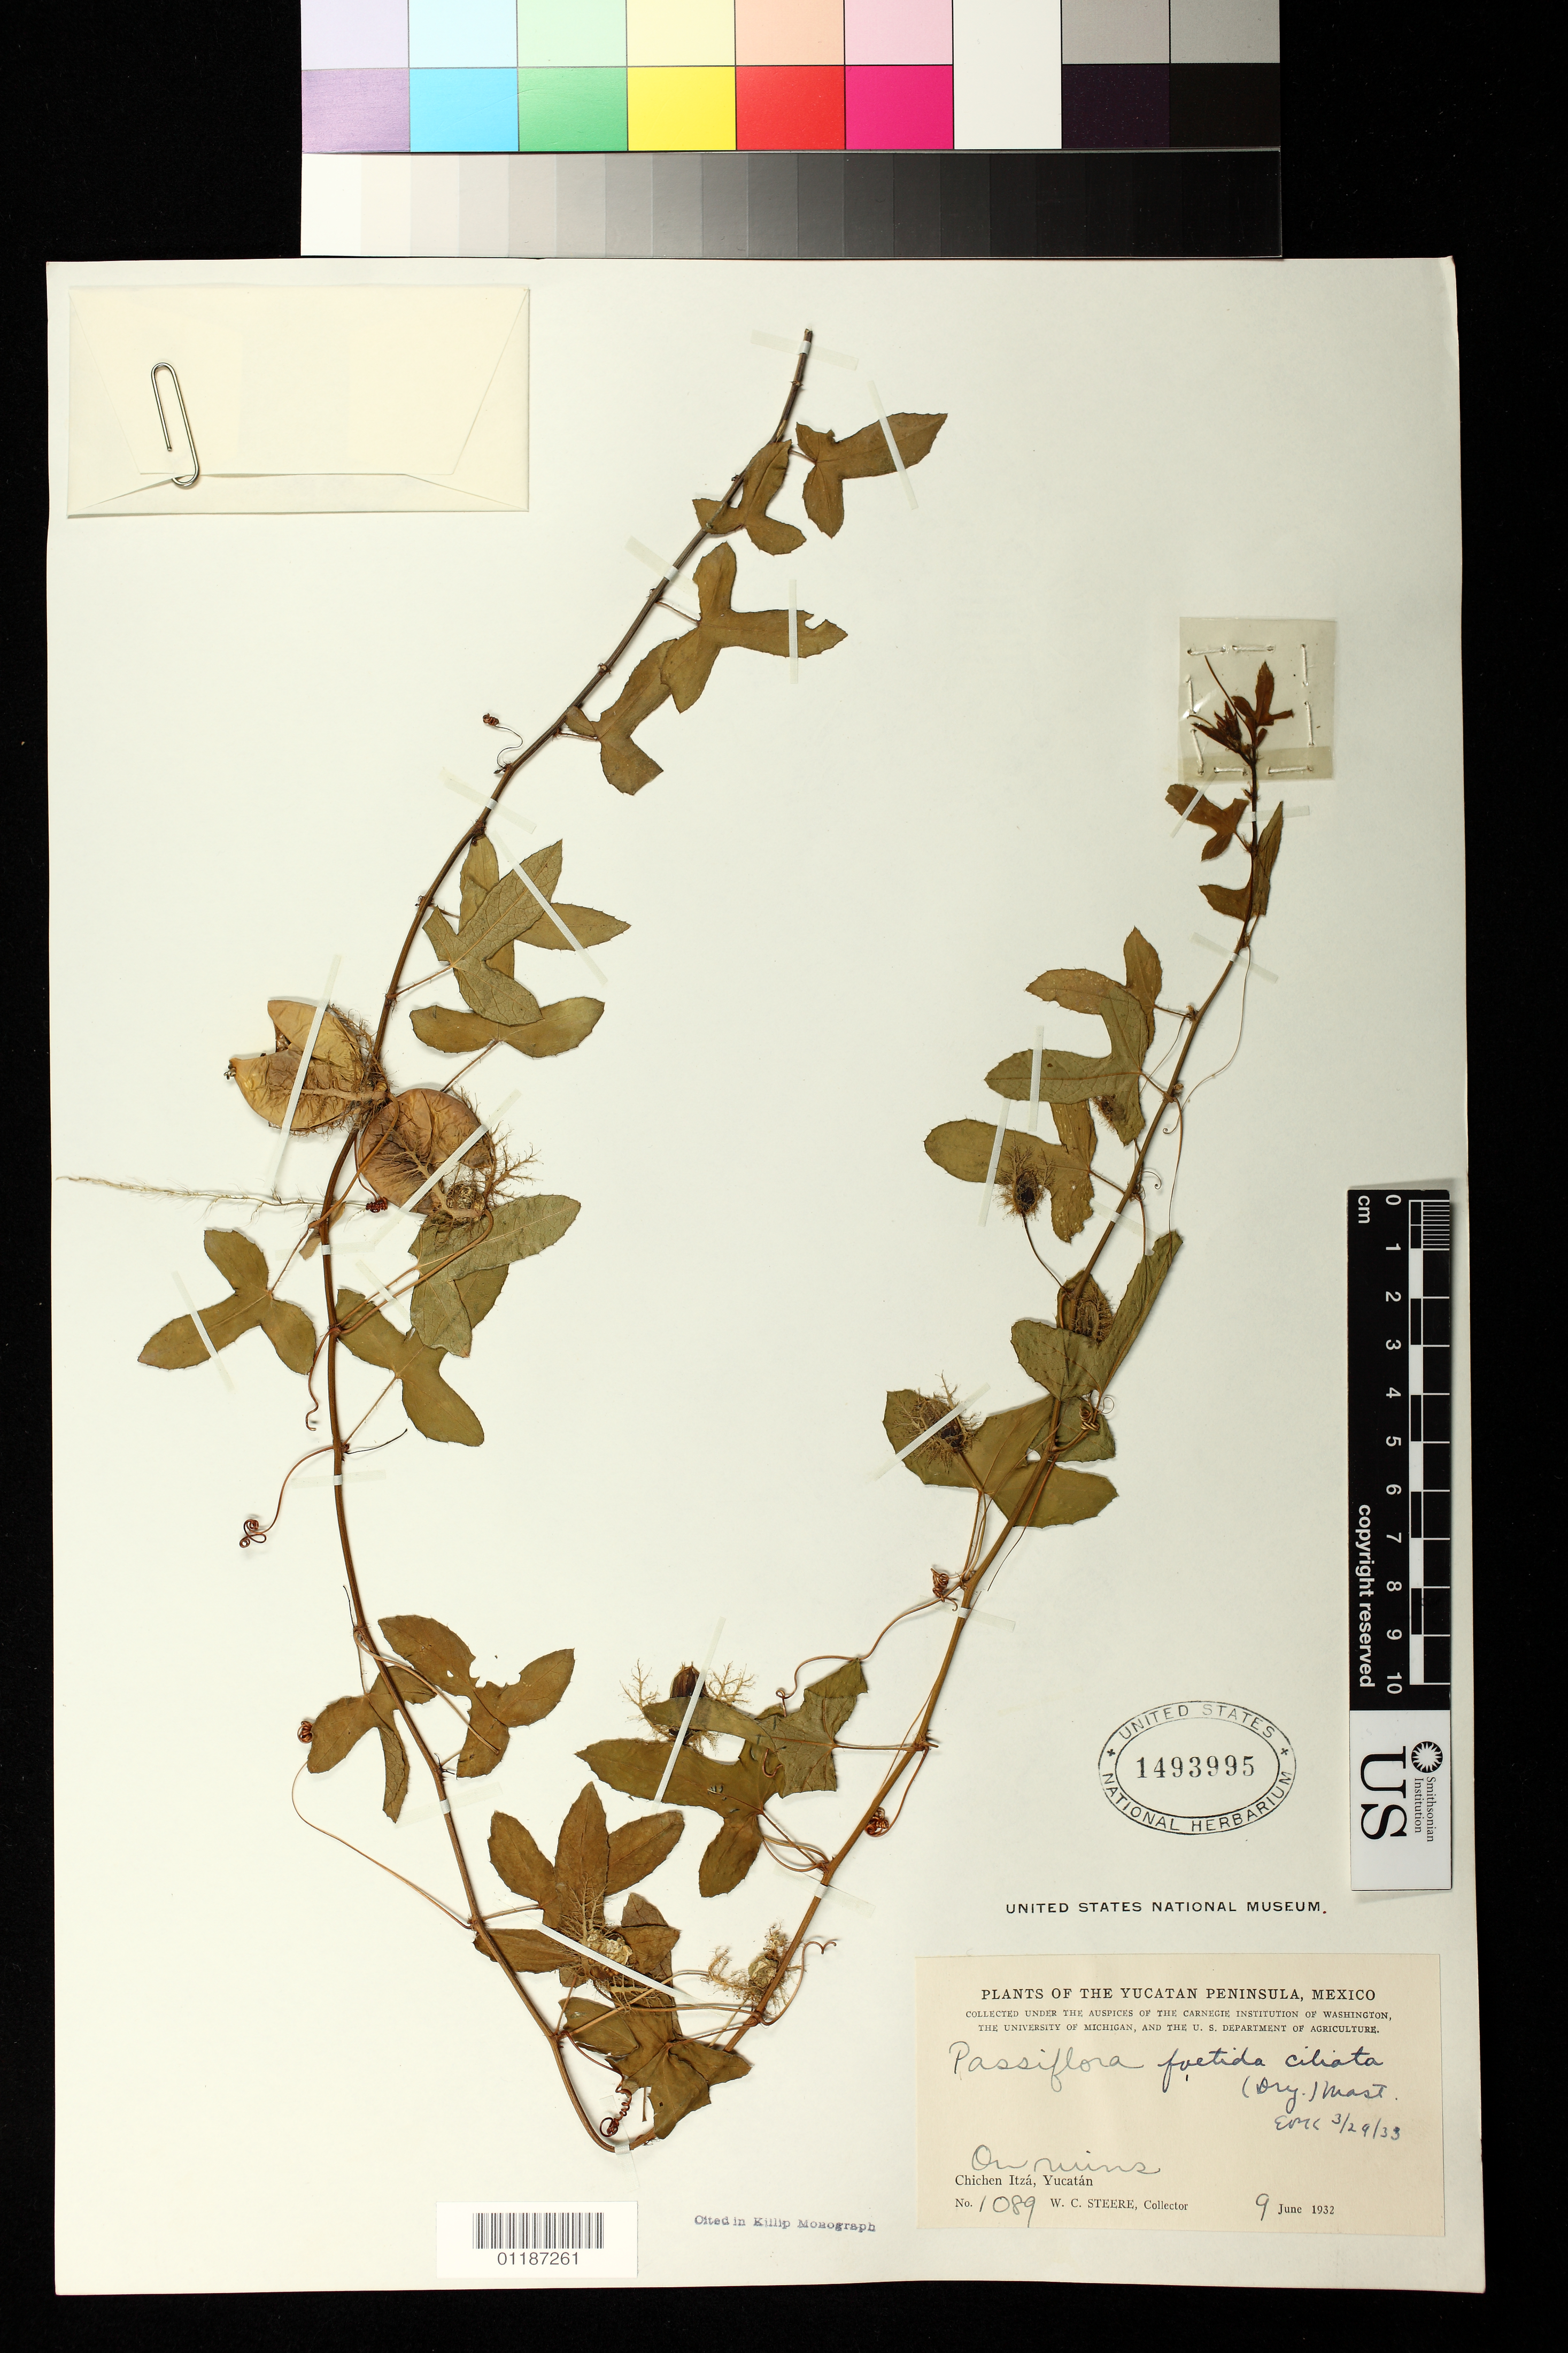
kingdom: Plantae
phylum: Tracheophyta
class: Magnoliopsida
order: Malpighiales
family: Passifloraceae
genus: Passiflora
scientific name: Passiflora ciliata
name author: Aiton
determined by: Svoboda, Harlan T., (NA), US Department of Agriculture (UNITED STATES)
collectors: W. C. Steere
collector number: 1089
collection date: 1932-06-09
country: Mexico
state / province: Yucatán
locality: Chichen Itza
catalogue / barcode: US 1493995